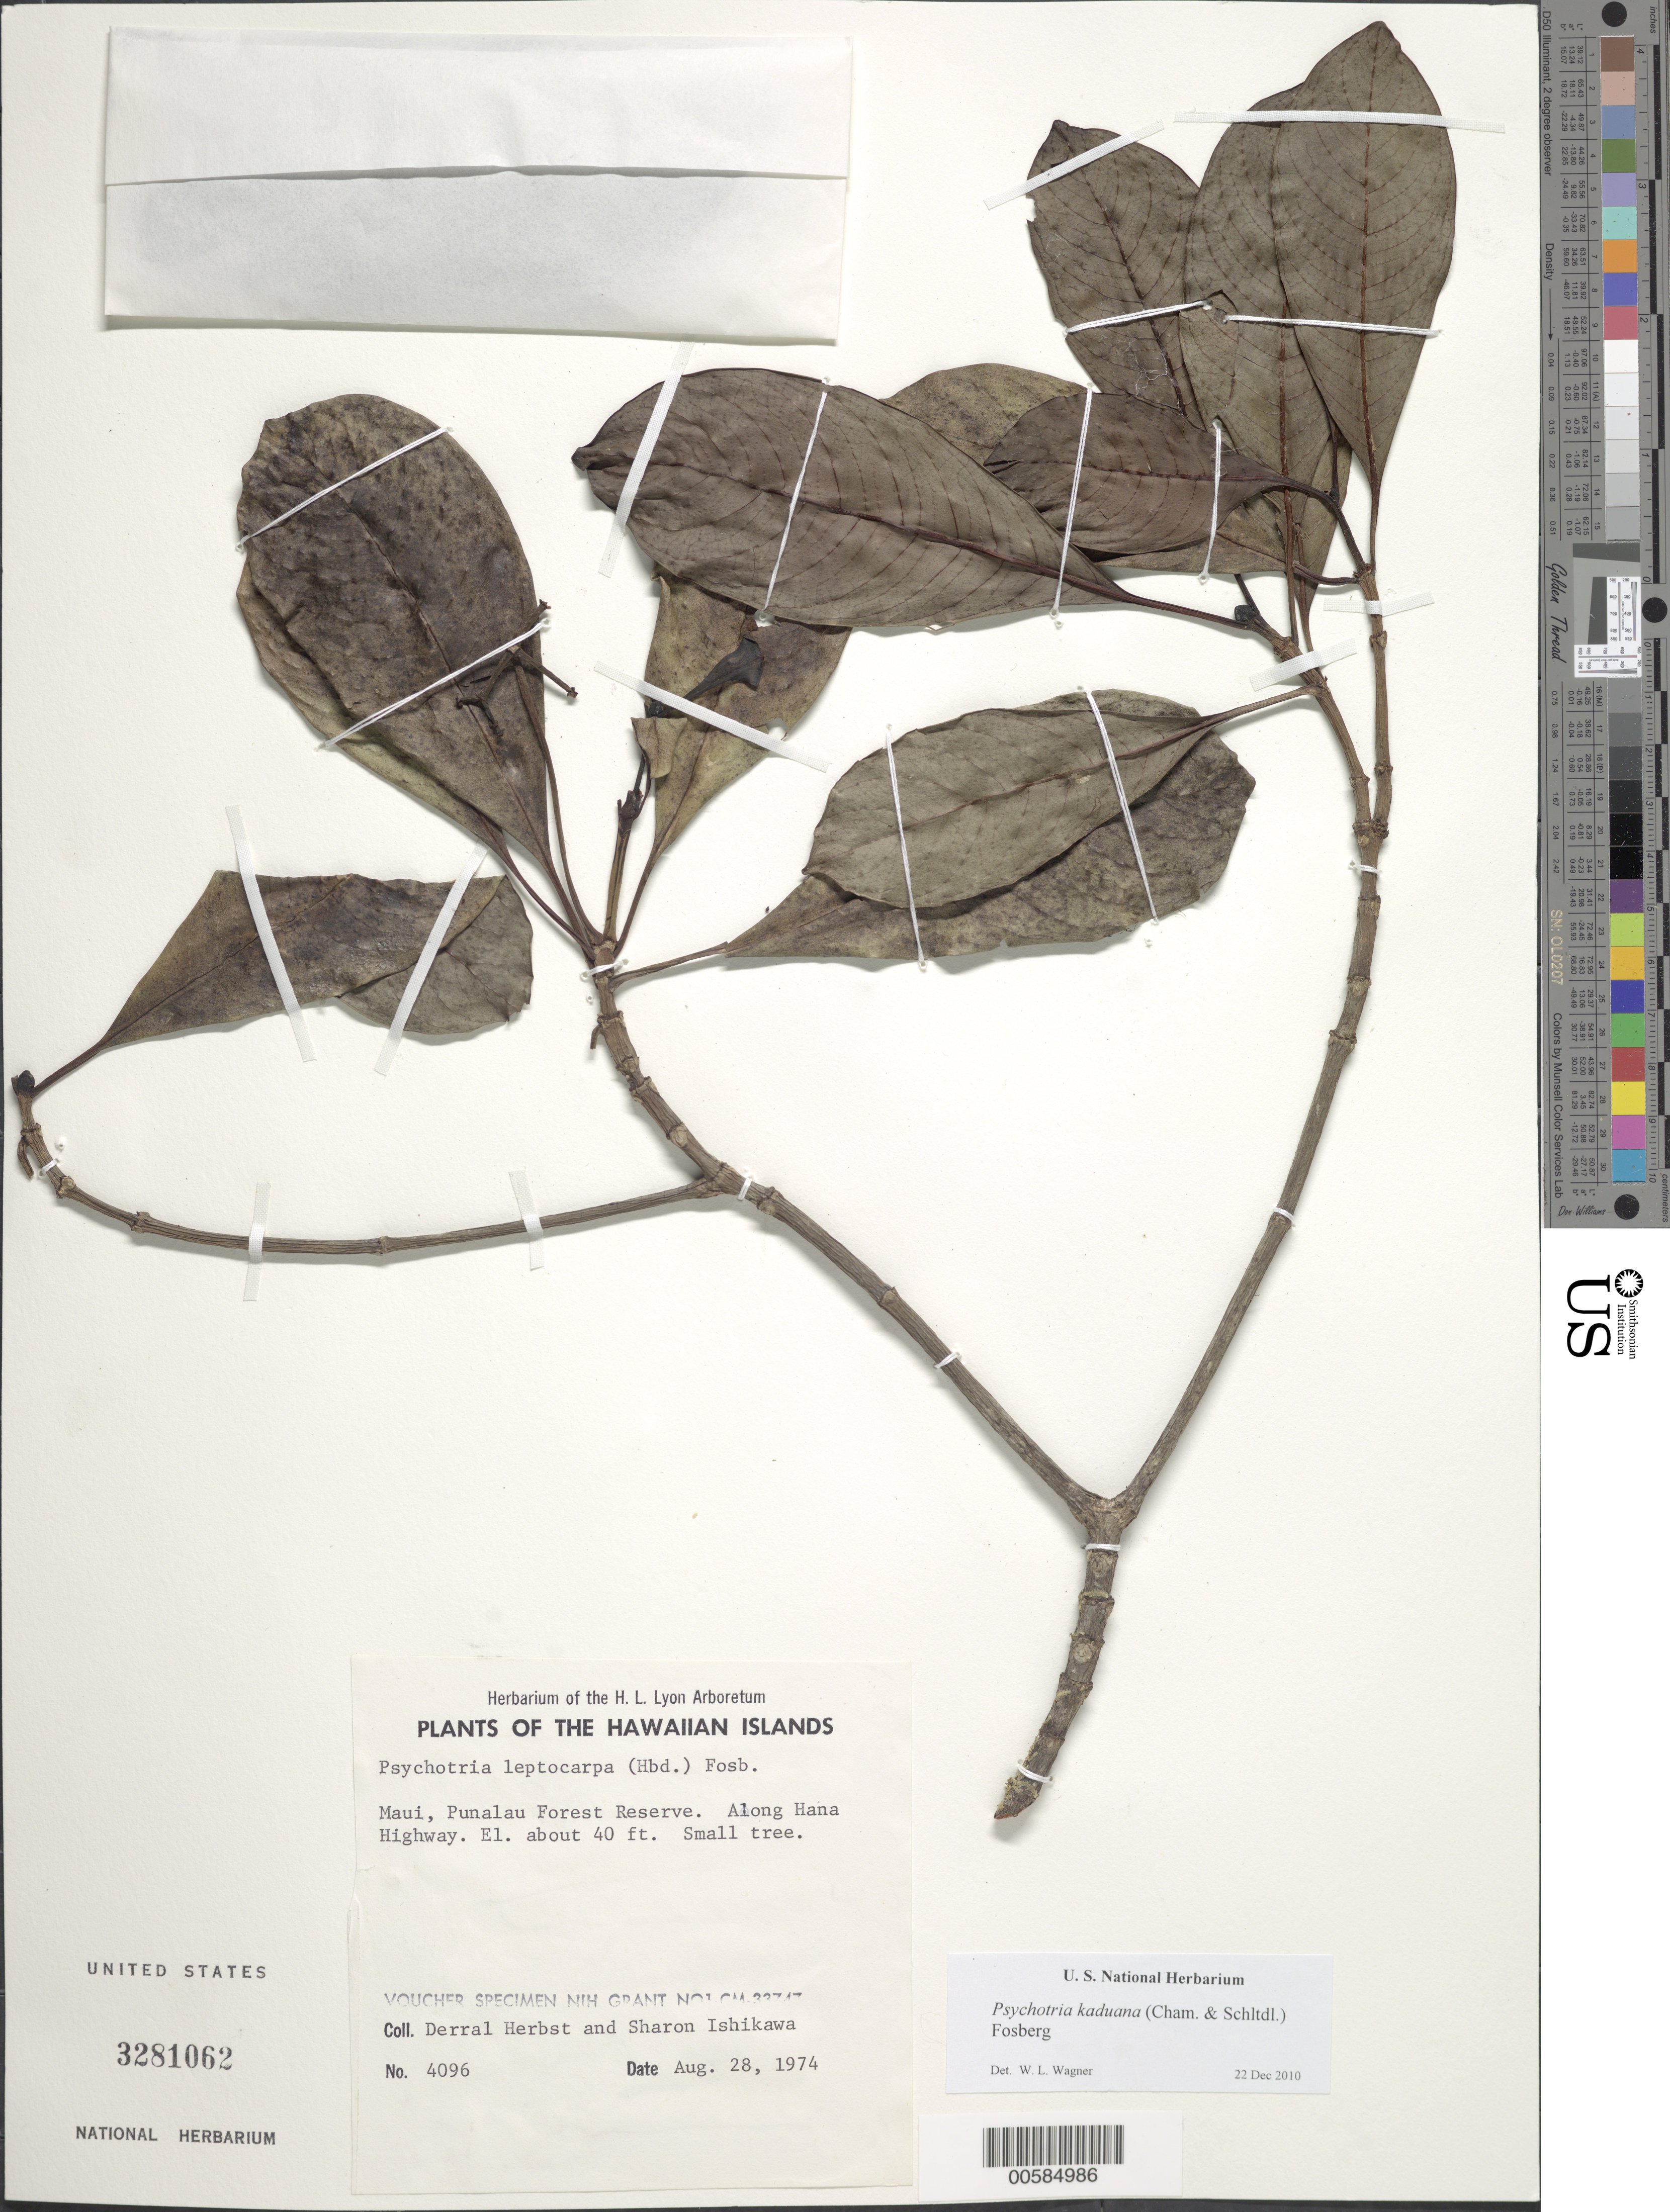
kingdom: Plantae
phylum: Tracheophyta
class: Magnoliopsida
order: Gentianales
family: Rubiaceae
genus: Psychotria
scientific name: Psychotria kaduana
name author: (Cham. & Schltdl.) Fosberg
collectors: D. R. Herbst & S. Ishikawa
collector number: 4096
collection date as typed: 28 Aug 1974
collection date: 1974-08-28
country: United States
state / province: Hawaii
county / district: Maui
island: Maui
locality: Punalau For Res. Along Hana Hwy.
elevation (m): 12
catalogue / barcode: US 3281062